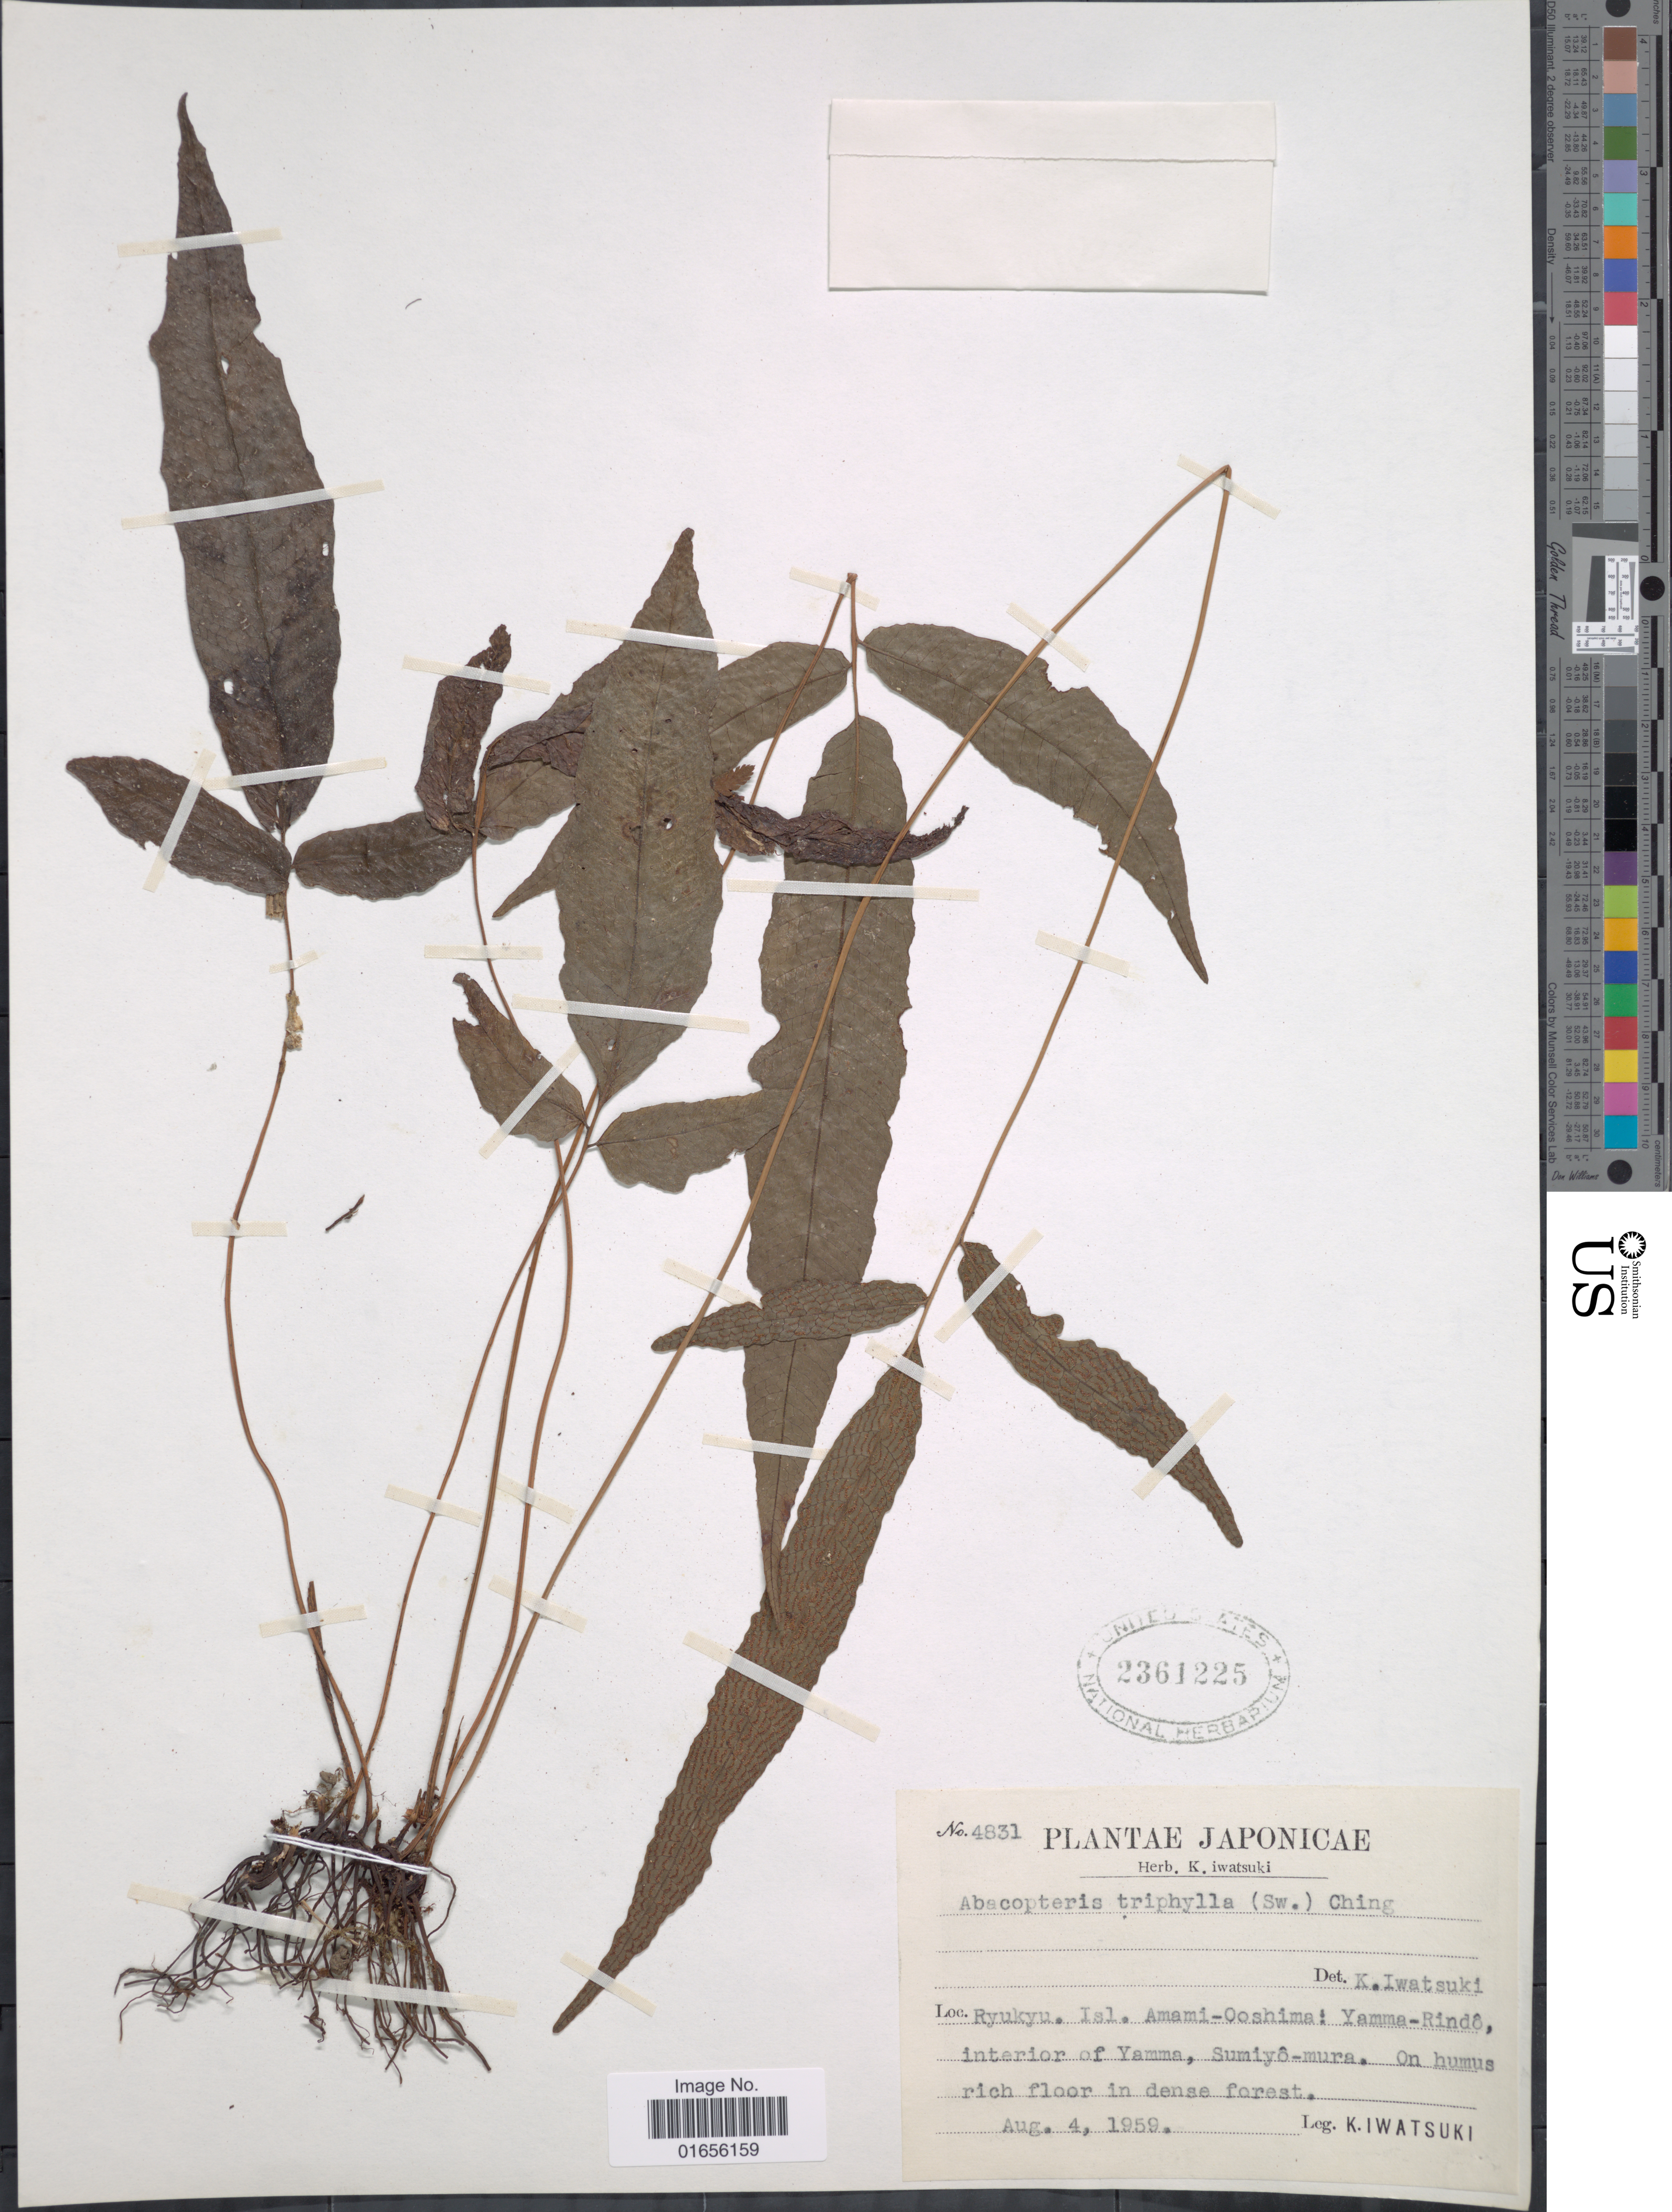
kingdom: Plantae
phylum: Tracheophyta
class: Polypodiopsida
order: Polypodiales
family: Thelypteridaceae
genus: Pronephrium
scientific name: Pronephrium triphyllum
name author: (Sw.) Holttum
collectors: K. Iwatsuki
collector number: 4831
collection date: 1959-08-04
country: Japan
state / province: Okinawa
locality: Japonicae. Ryukyu. Isl. Amami-Ooshima; Yamma-Rindo, interior of Yamma, Sumiyo-mura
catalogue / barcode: US 2361225